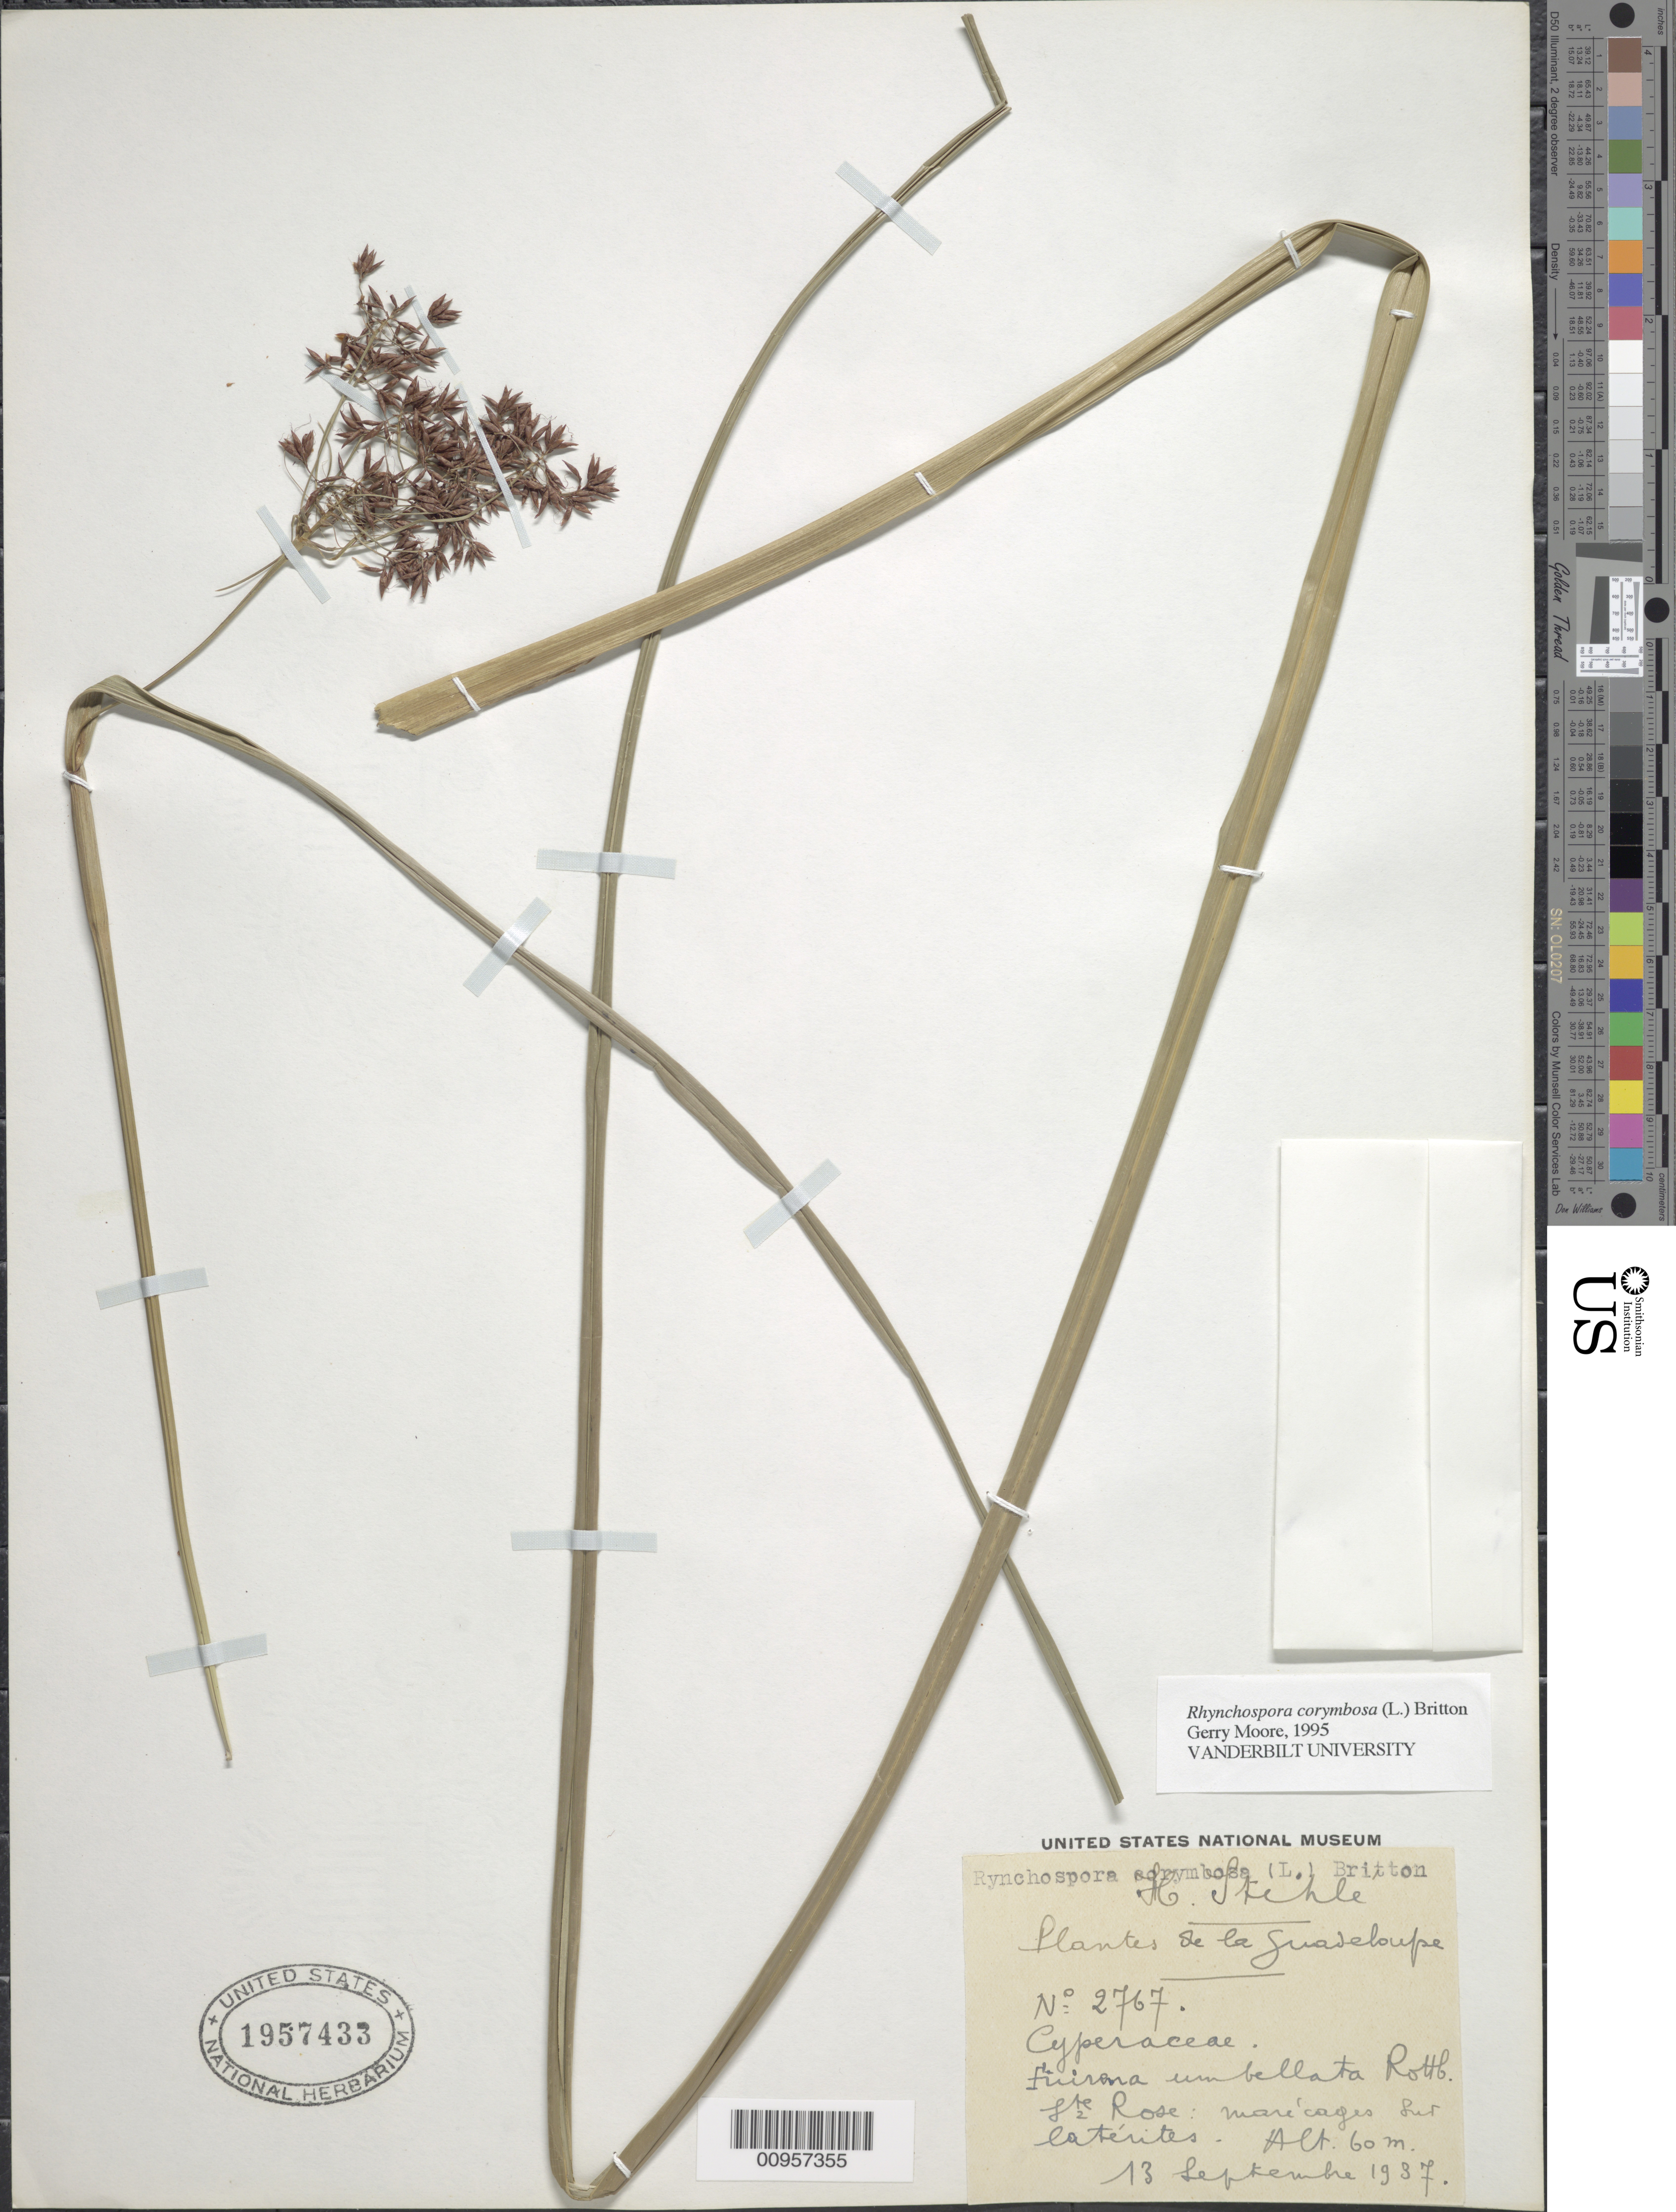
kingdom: Plantae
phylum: Tracheophyta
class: Liliopsida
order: Poales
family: Cyperaceae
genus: Rhynchospora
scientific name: Rhynchospora corymbosa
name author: (L.) Britton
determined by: Moore, G.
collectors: H. Stehlé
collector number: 2767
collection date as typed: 13 Sep 1937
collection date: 1937-09-13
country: Guadeloupe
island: Basse Terre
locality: Sta. Rosa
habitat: Marécages sur latérites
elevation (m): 60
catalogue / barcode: US 1957433